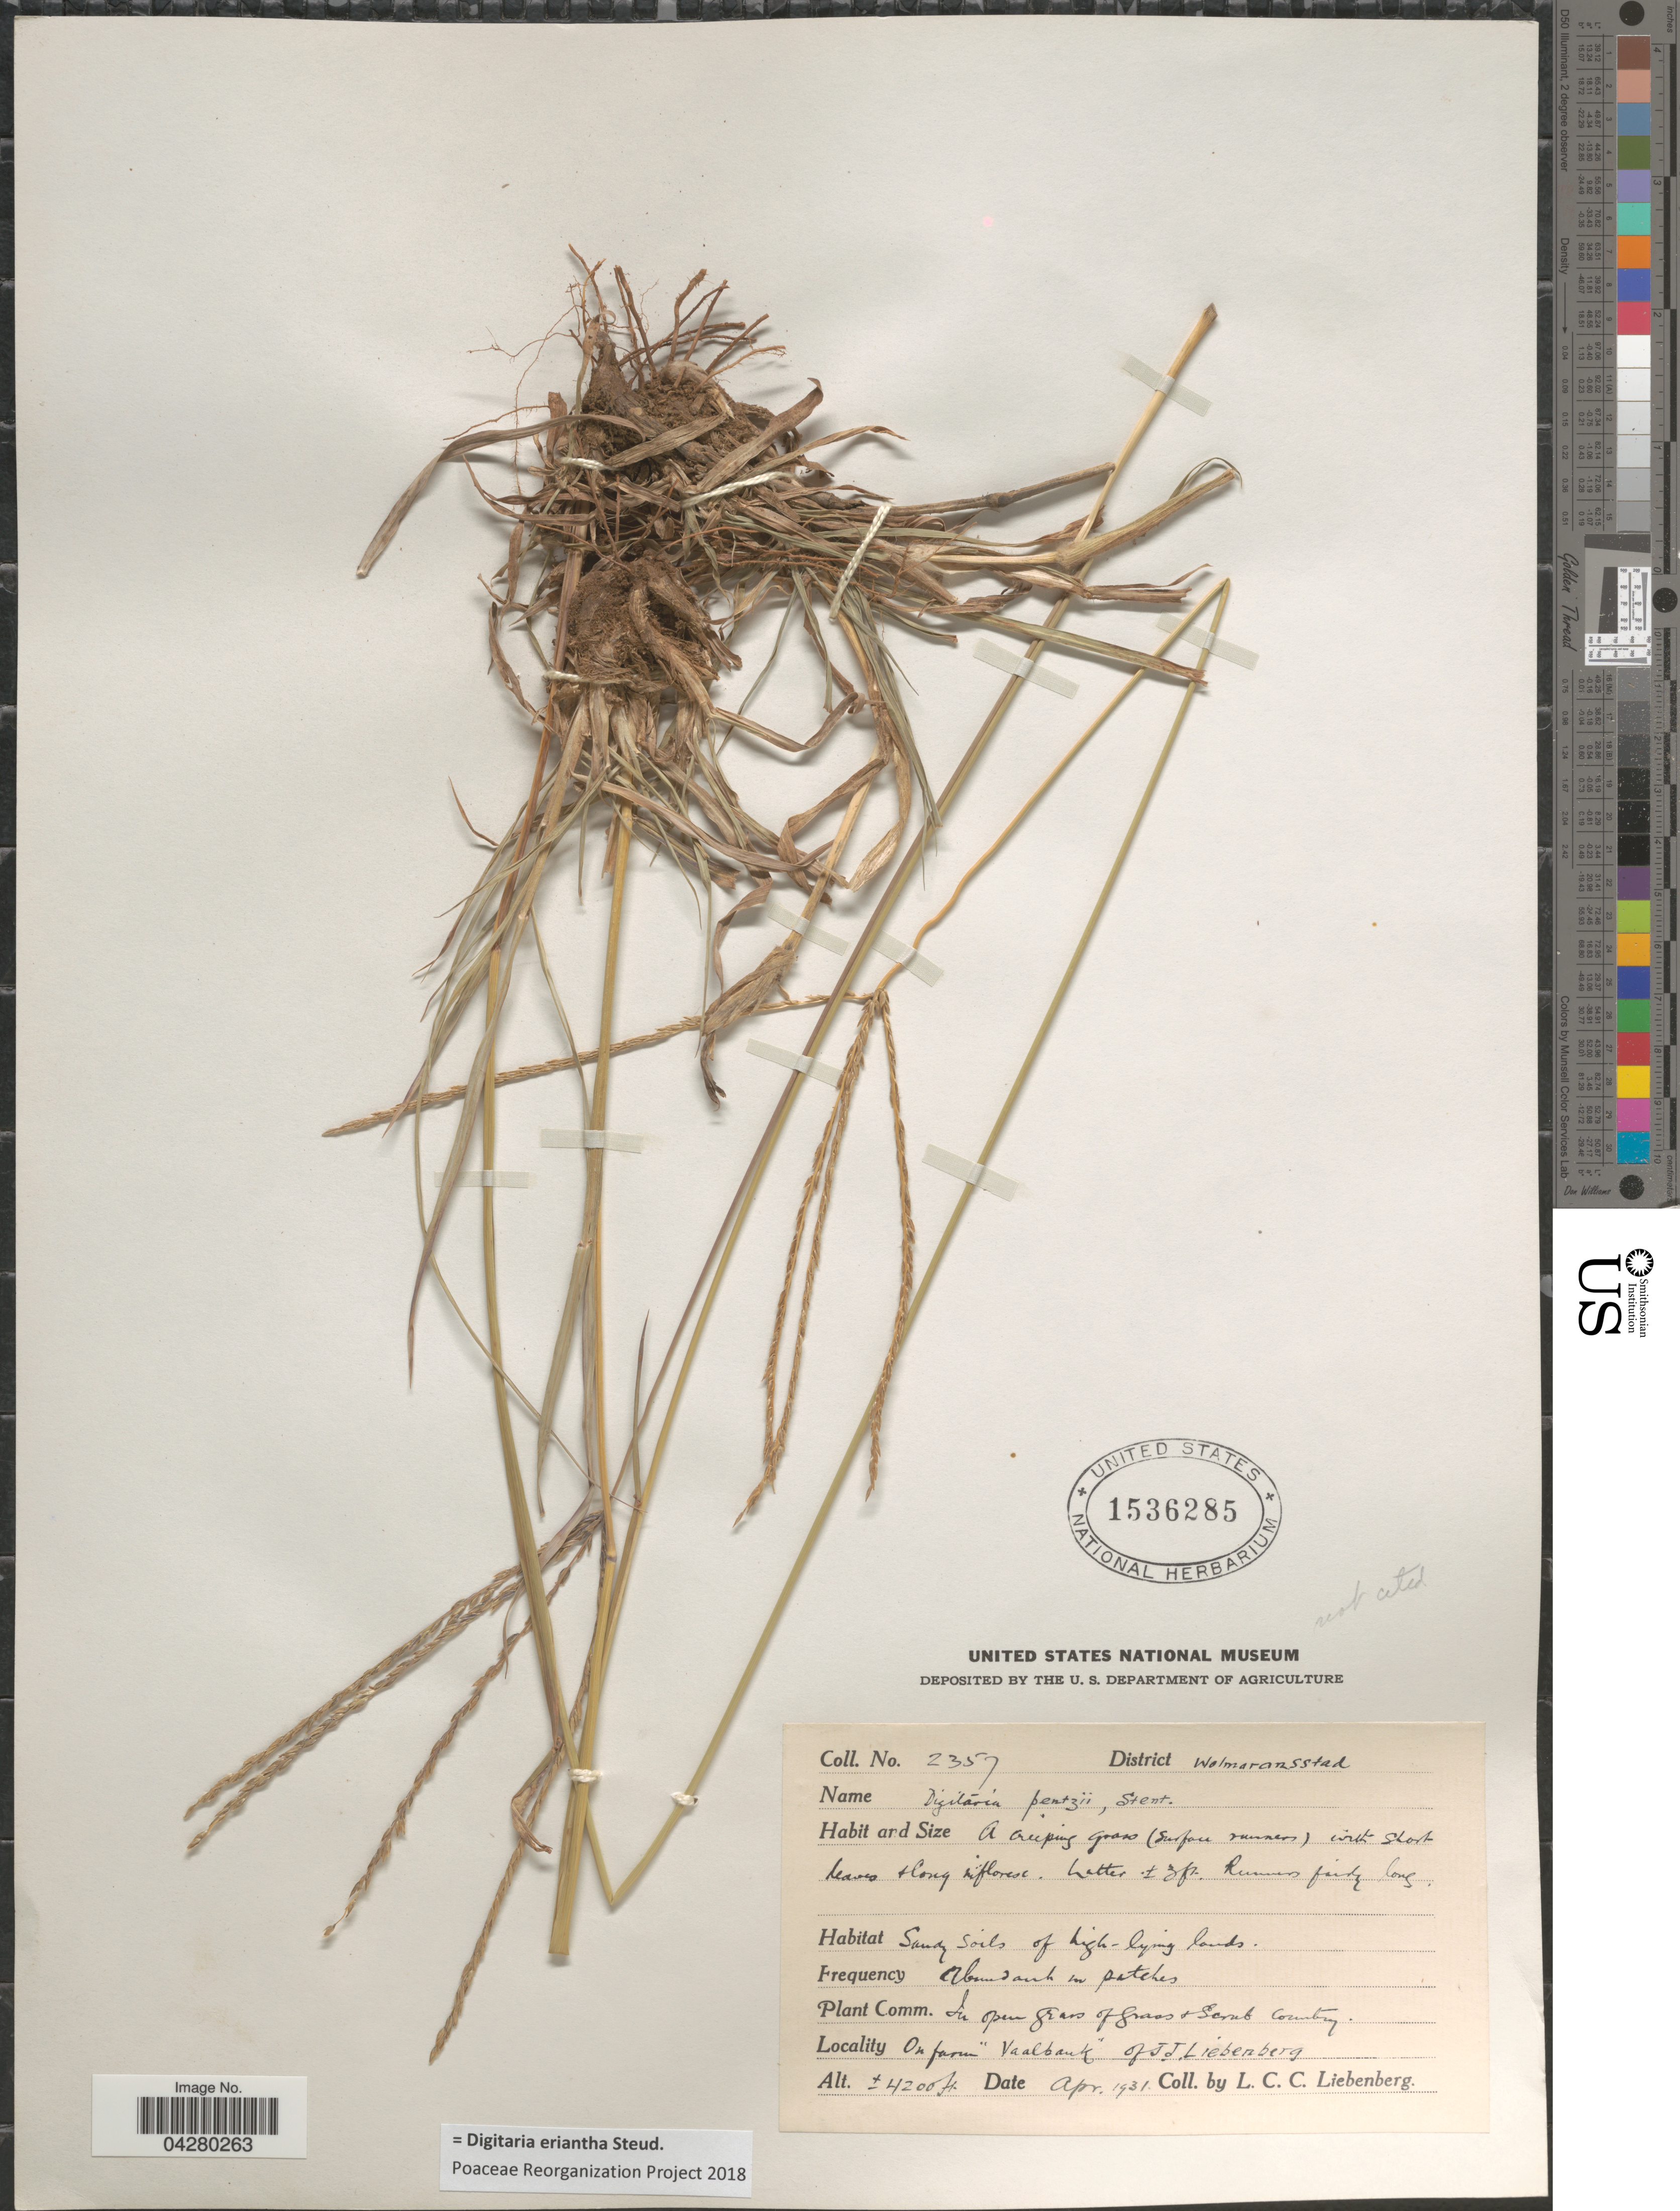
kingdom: Plantae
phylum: Tracheophyta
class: Liliopsida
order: Poales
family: Poaceae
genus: Digitaria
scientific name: Digitaria eriantha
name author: Steud.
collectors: L. Liebenberg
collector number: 2357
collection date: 1931-04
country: South Africa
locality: District Wolmaransstad. In open grass of grass & scrub county. On fam "Vaalbank".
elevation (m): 1280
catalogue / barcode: US 1536285